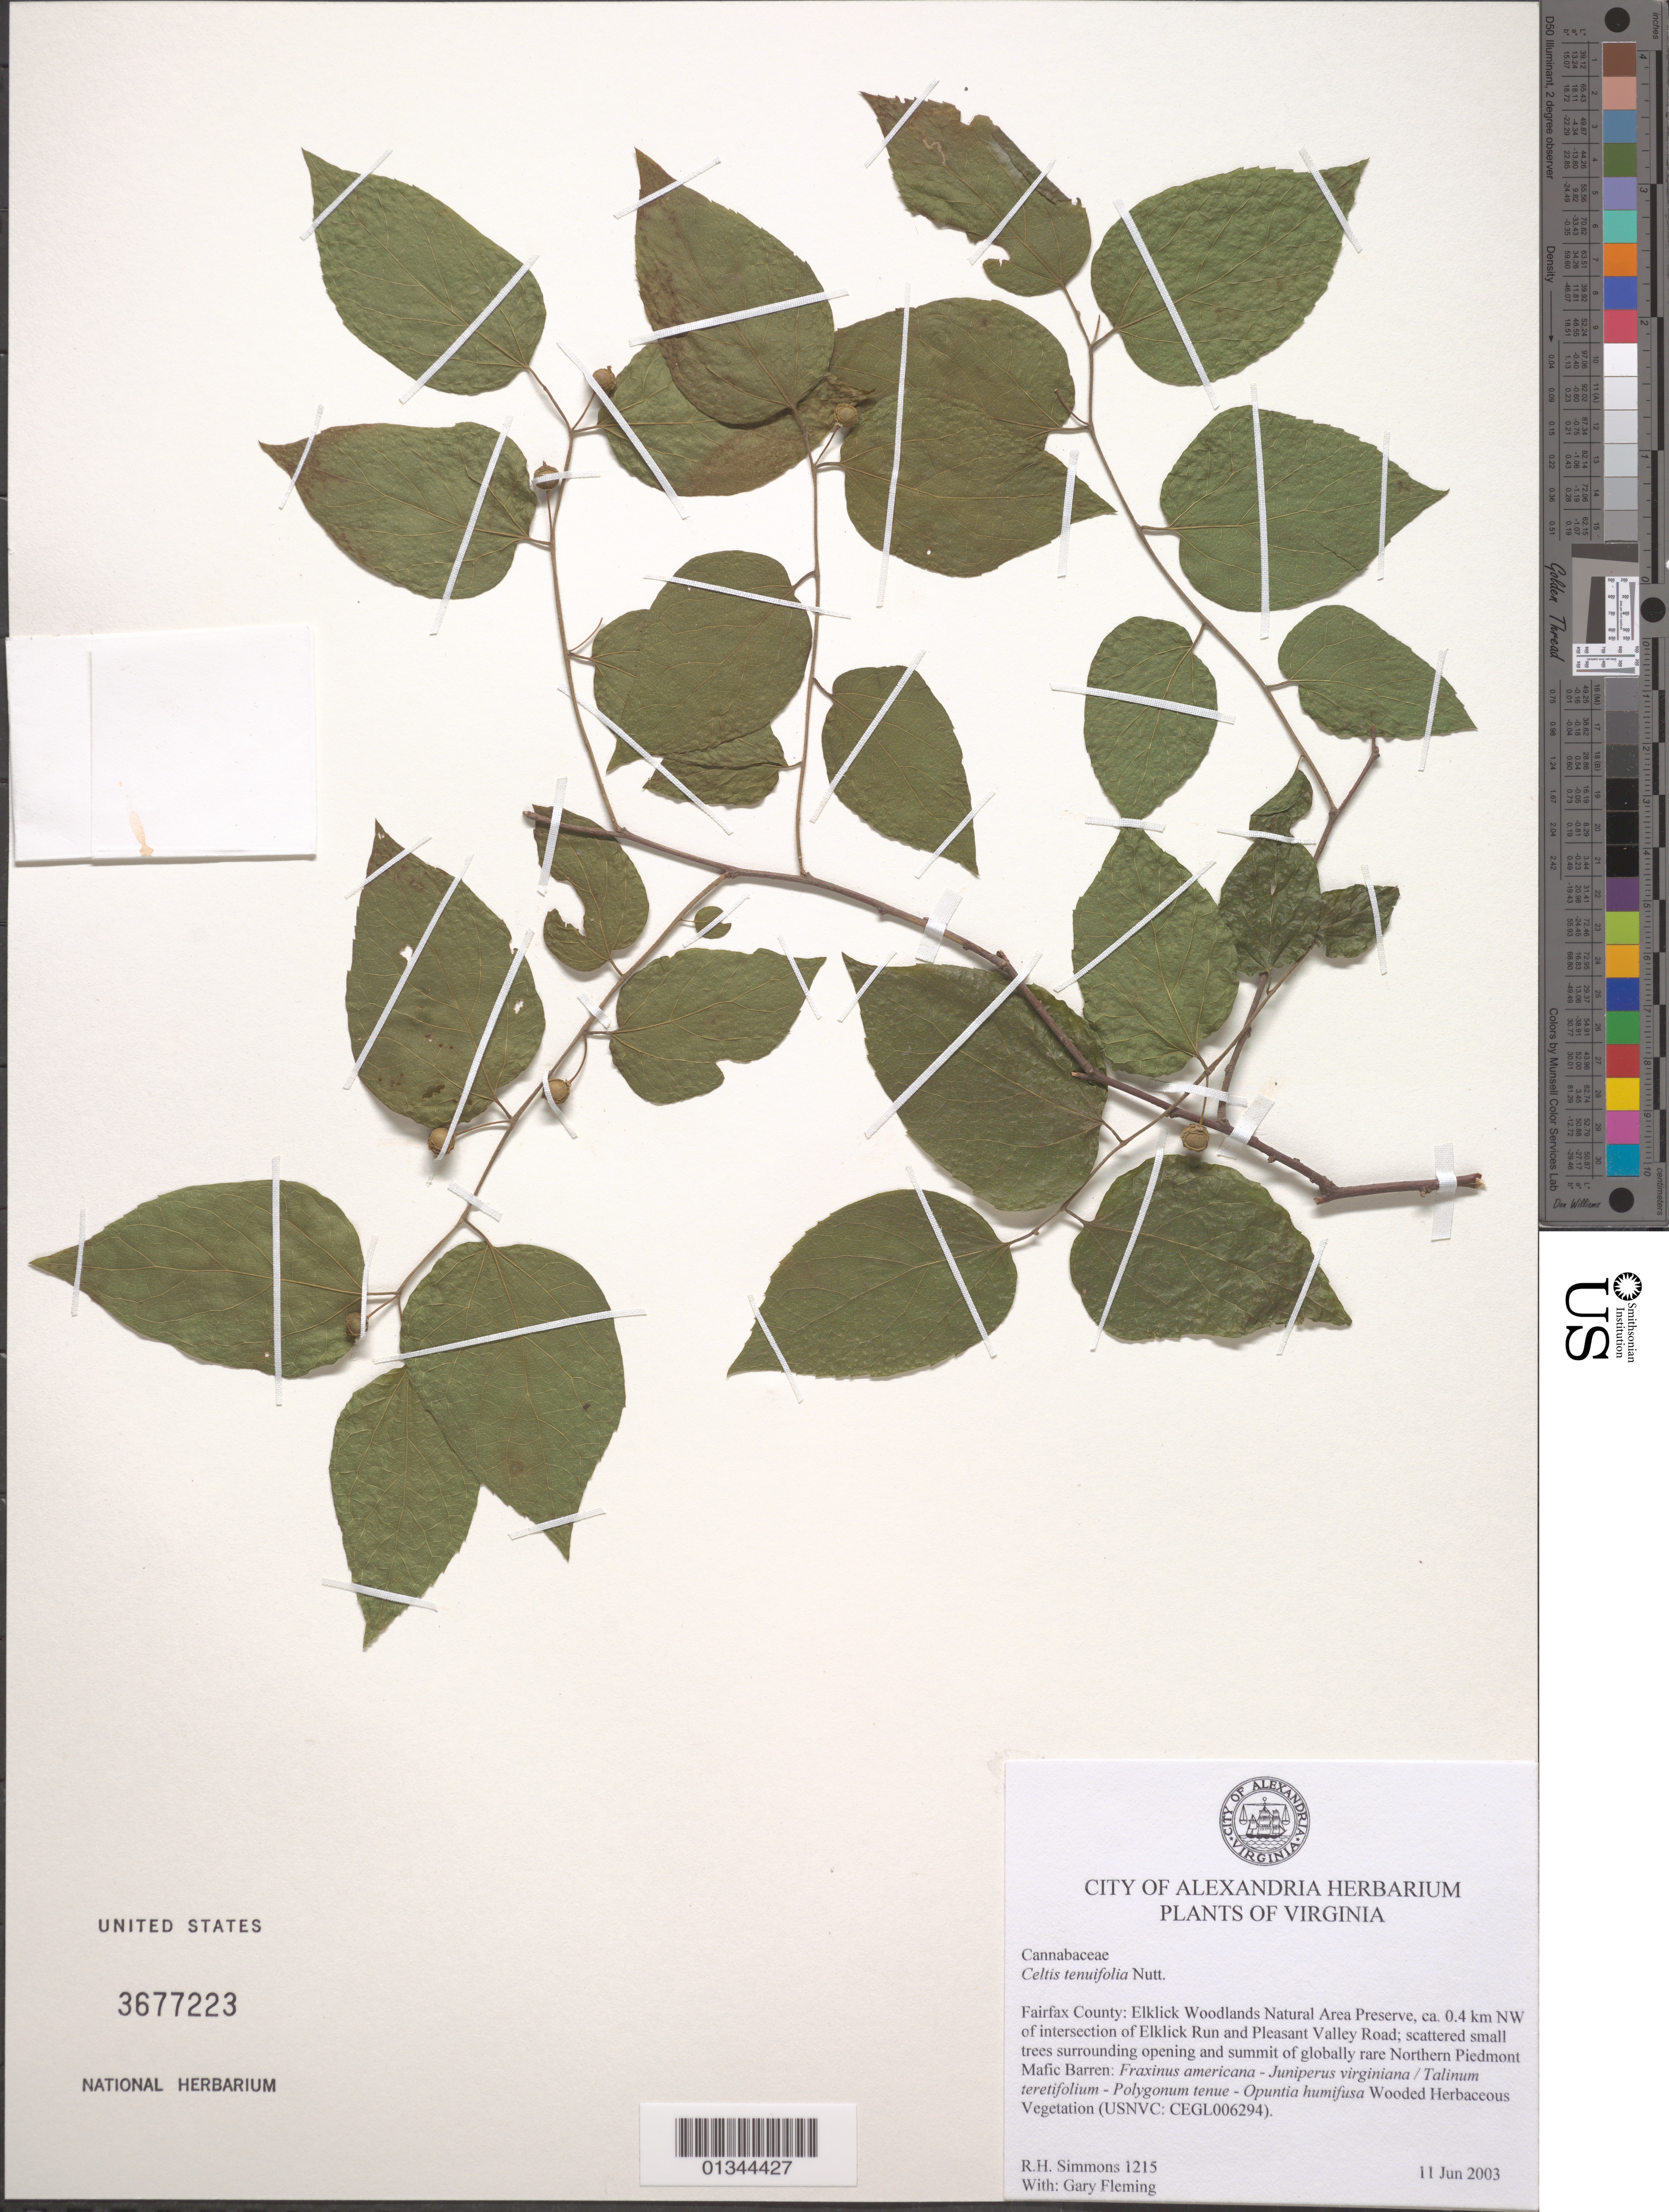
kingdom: Plantae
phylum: Tracheophyta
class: Magnoliopsida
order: Rosales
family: Cannabaceae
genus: Celtis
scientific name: Celtis tenuifolia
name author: Nutt.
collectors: R. H. Simmons & G. Fleming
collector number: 1215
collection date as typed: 11 Jun 2003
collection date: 2003-06-11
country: United States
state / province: Virginia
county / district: Fairfax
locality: Elklick Woodlands Natural Area Preserve, ca. 0.3 km SW of intersection of Elklick Run and Pleasant Valley Road.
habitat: Wooded herbaceous vegetation.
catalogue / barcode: US 3677223